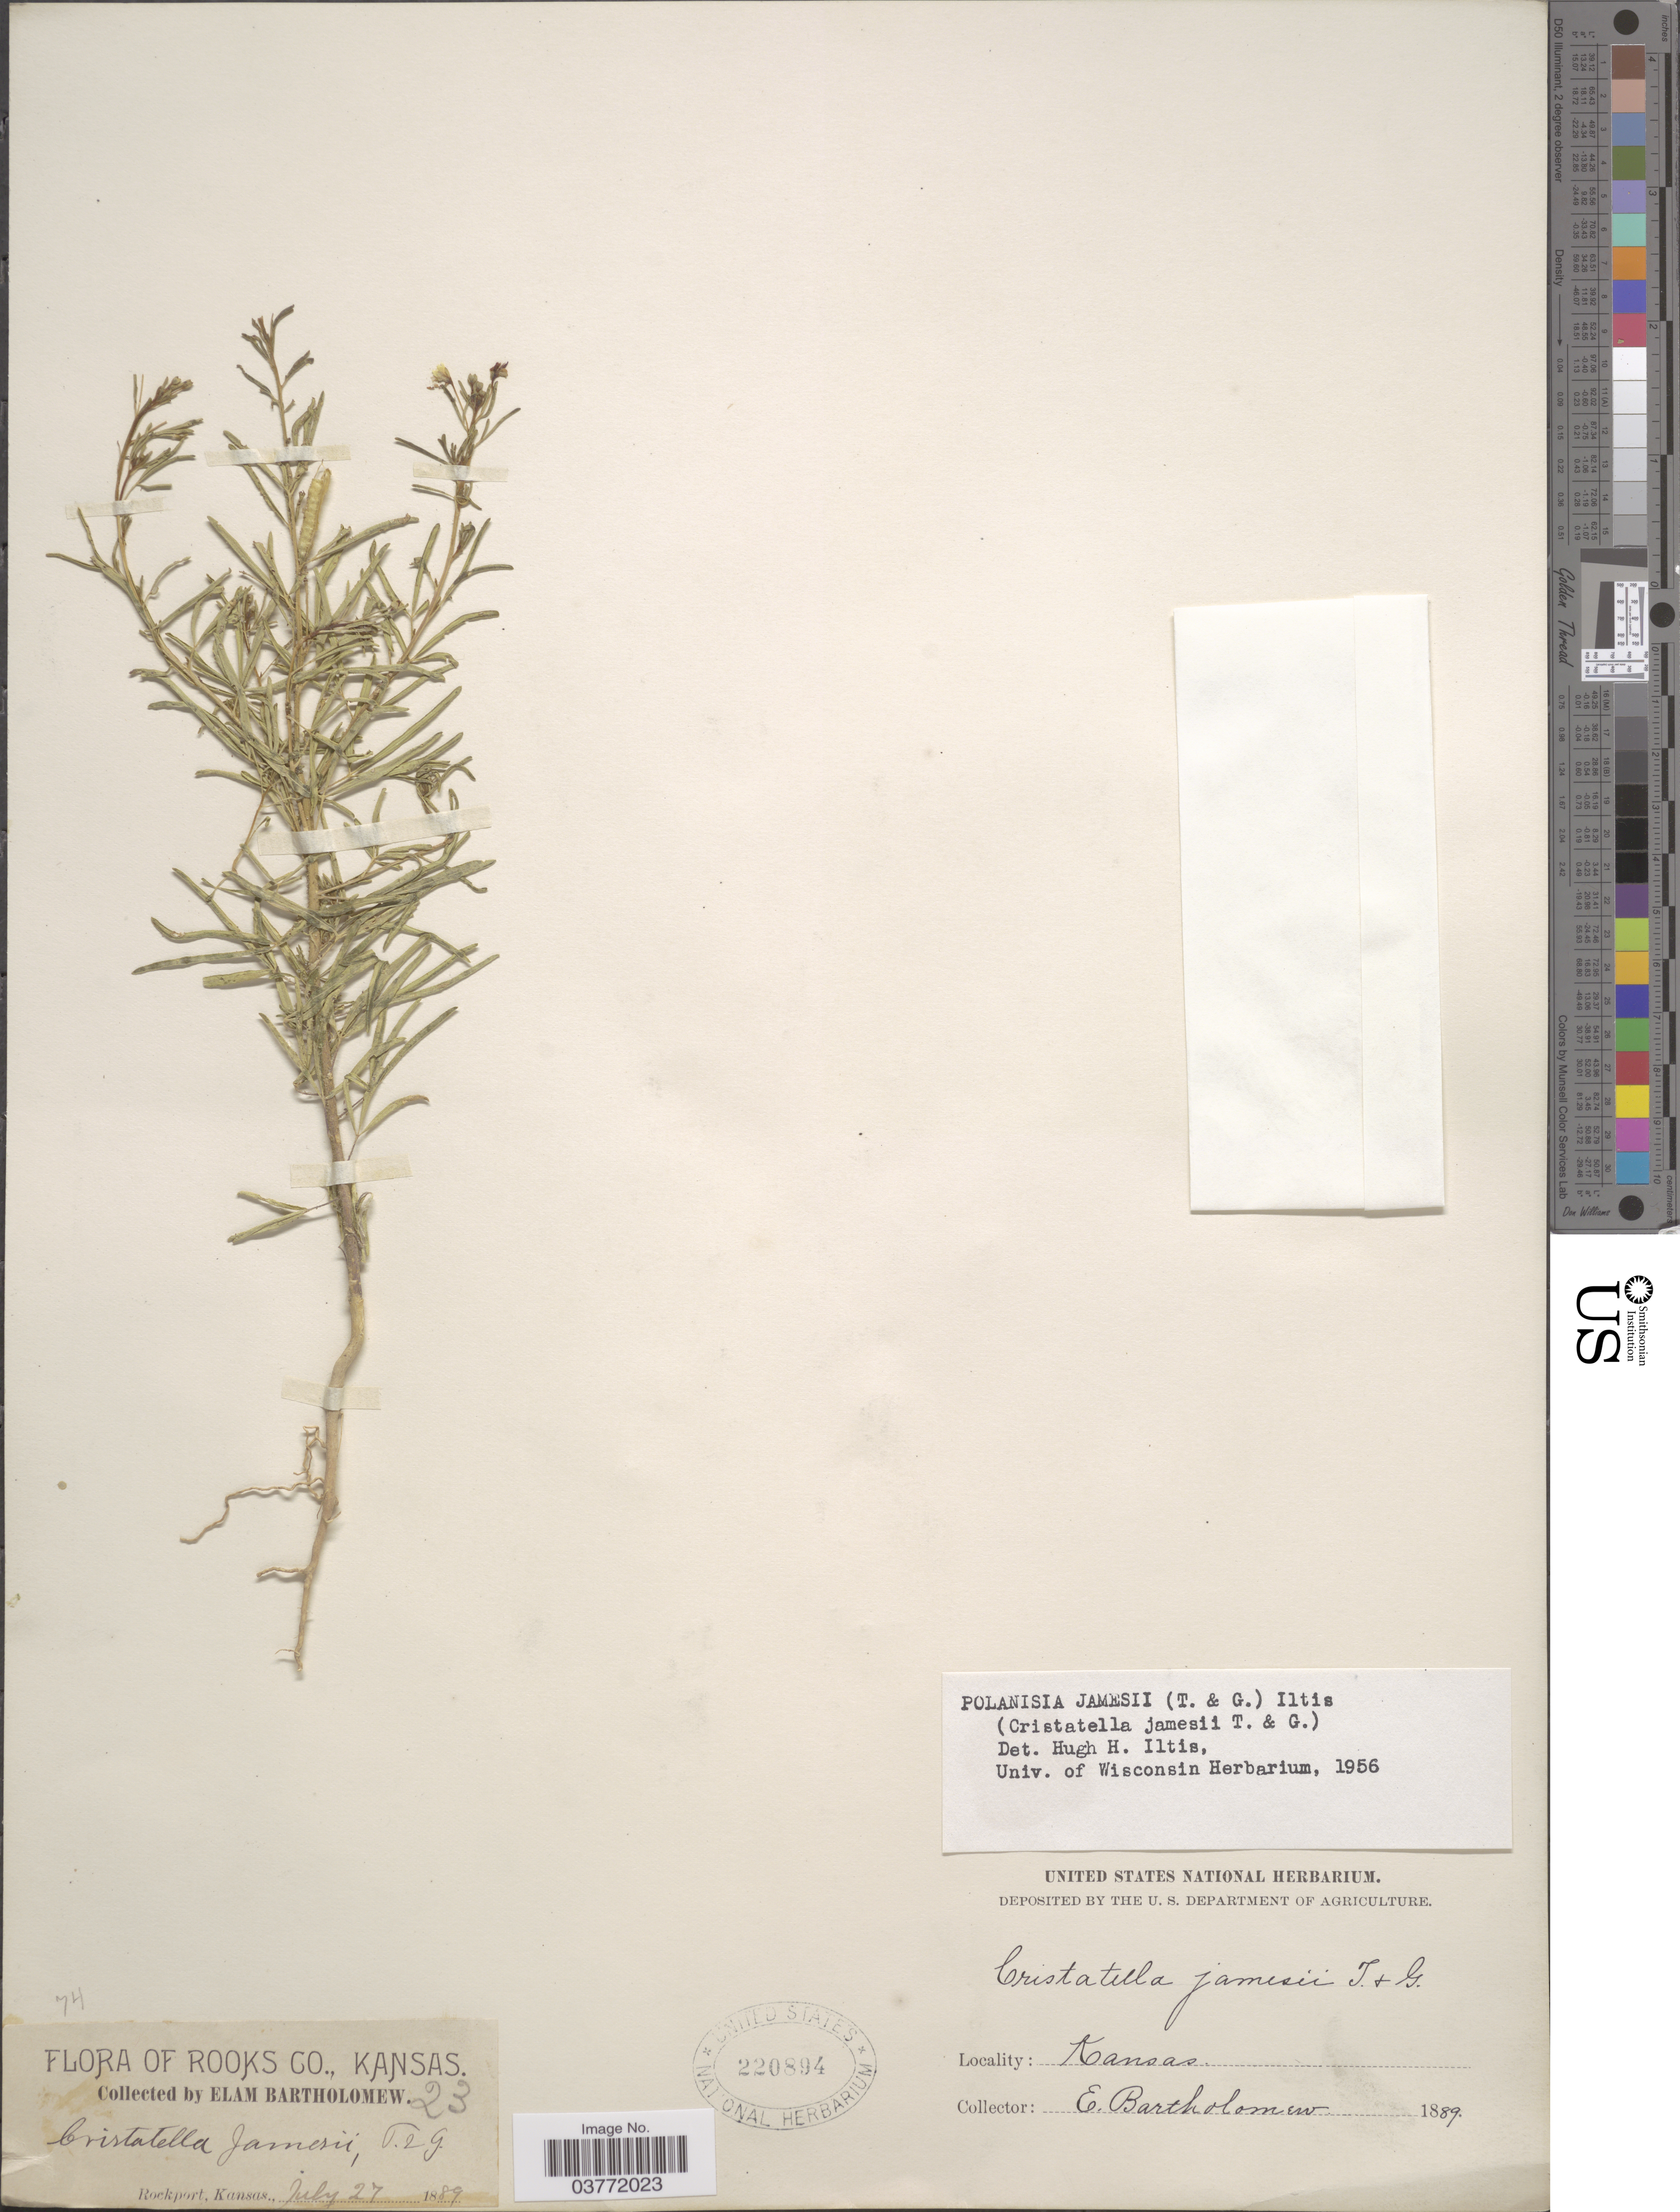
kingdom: Plantae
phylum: Tracheophyta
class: Magnoliopsida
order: Brassicales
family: Cleomaceae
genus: Polanisia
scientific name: Polanisia jamesii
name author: (Torr. & A. Gray) Iltis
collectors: E. Bartholomew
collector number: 23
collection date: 1889-07-27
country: United States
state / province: Kansas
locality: Rooks Co. Rockport.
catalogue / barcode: US 220894